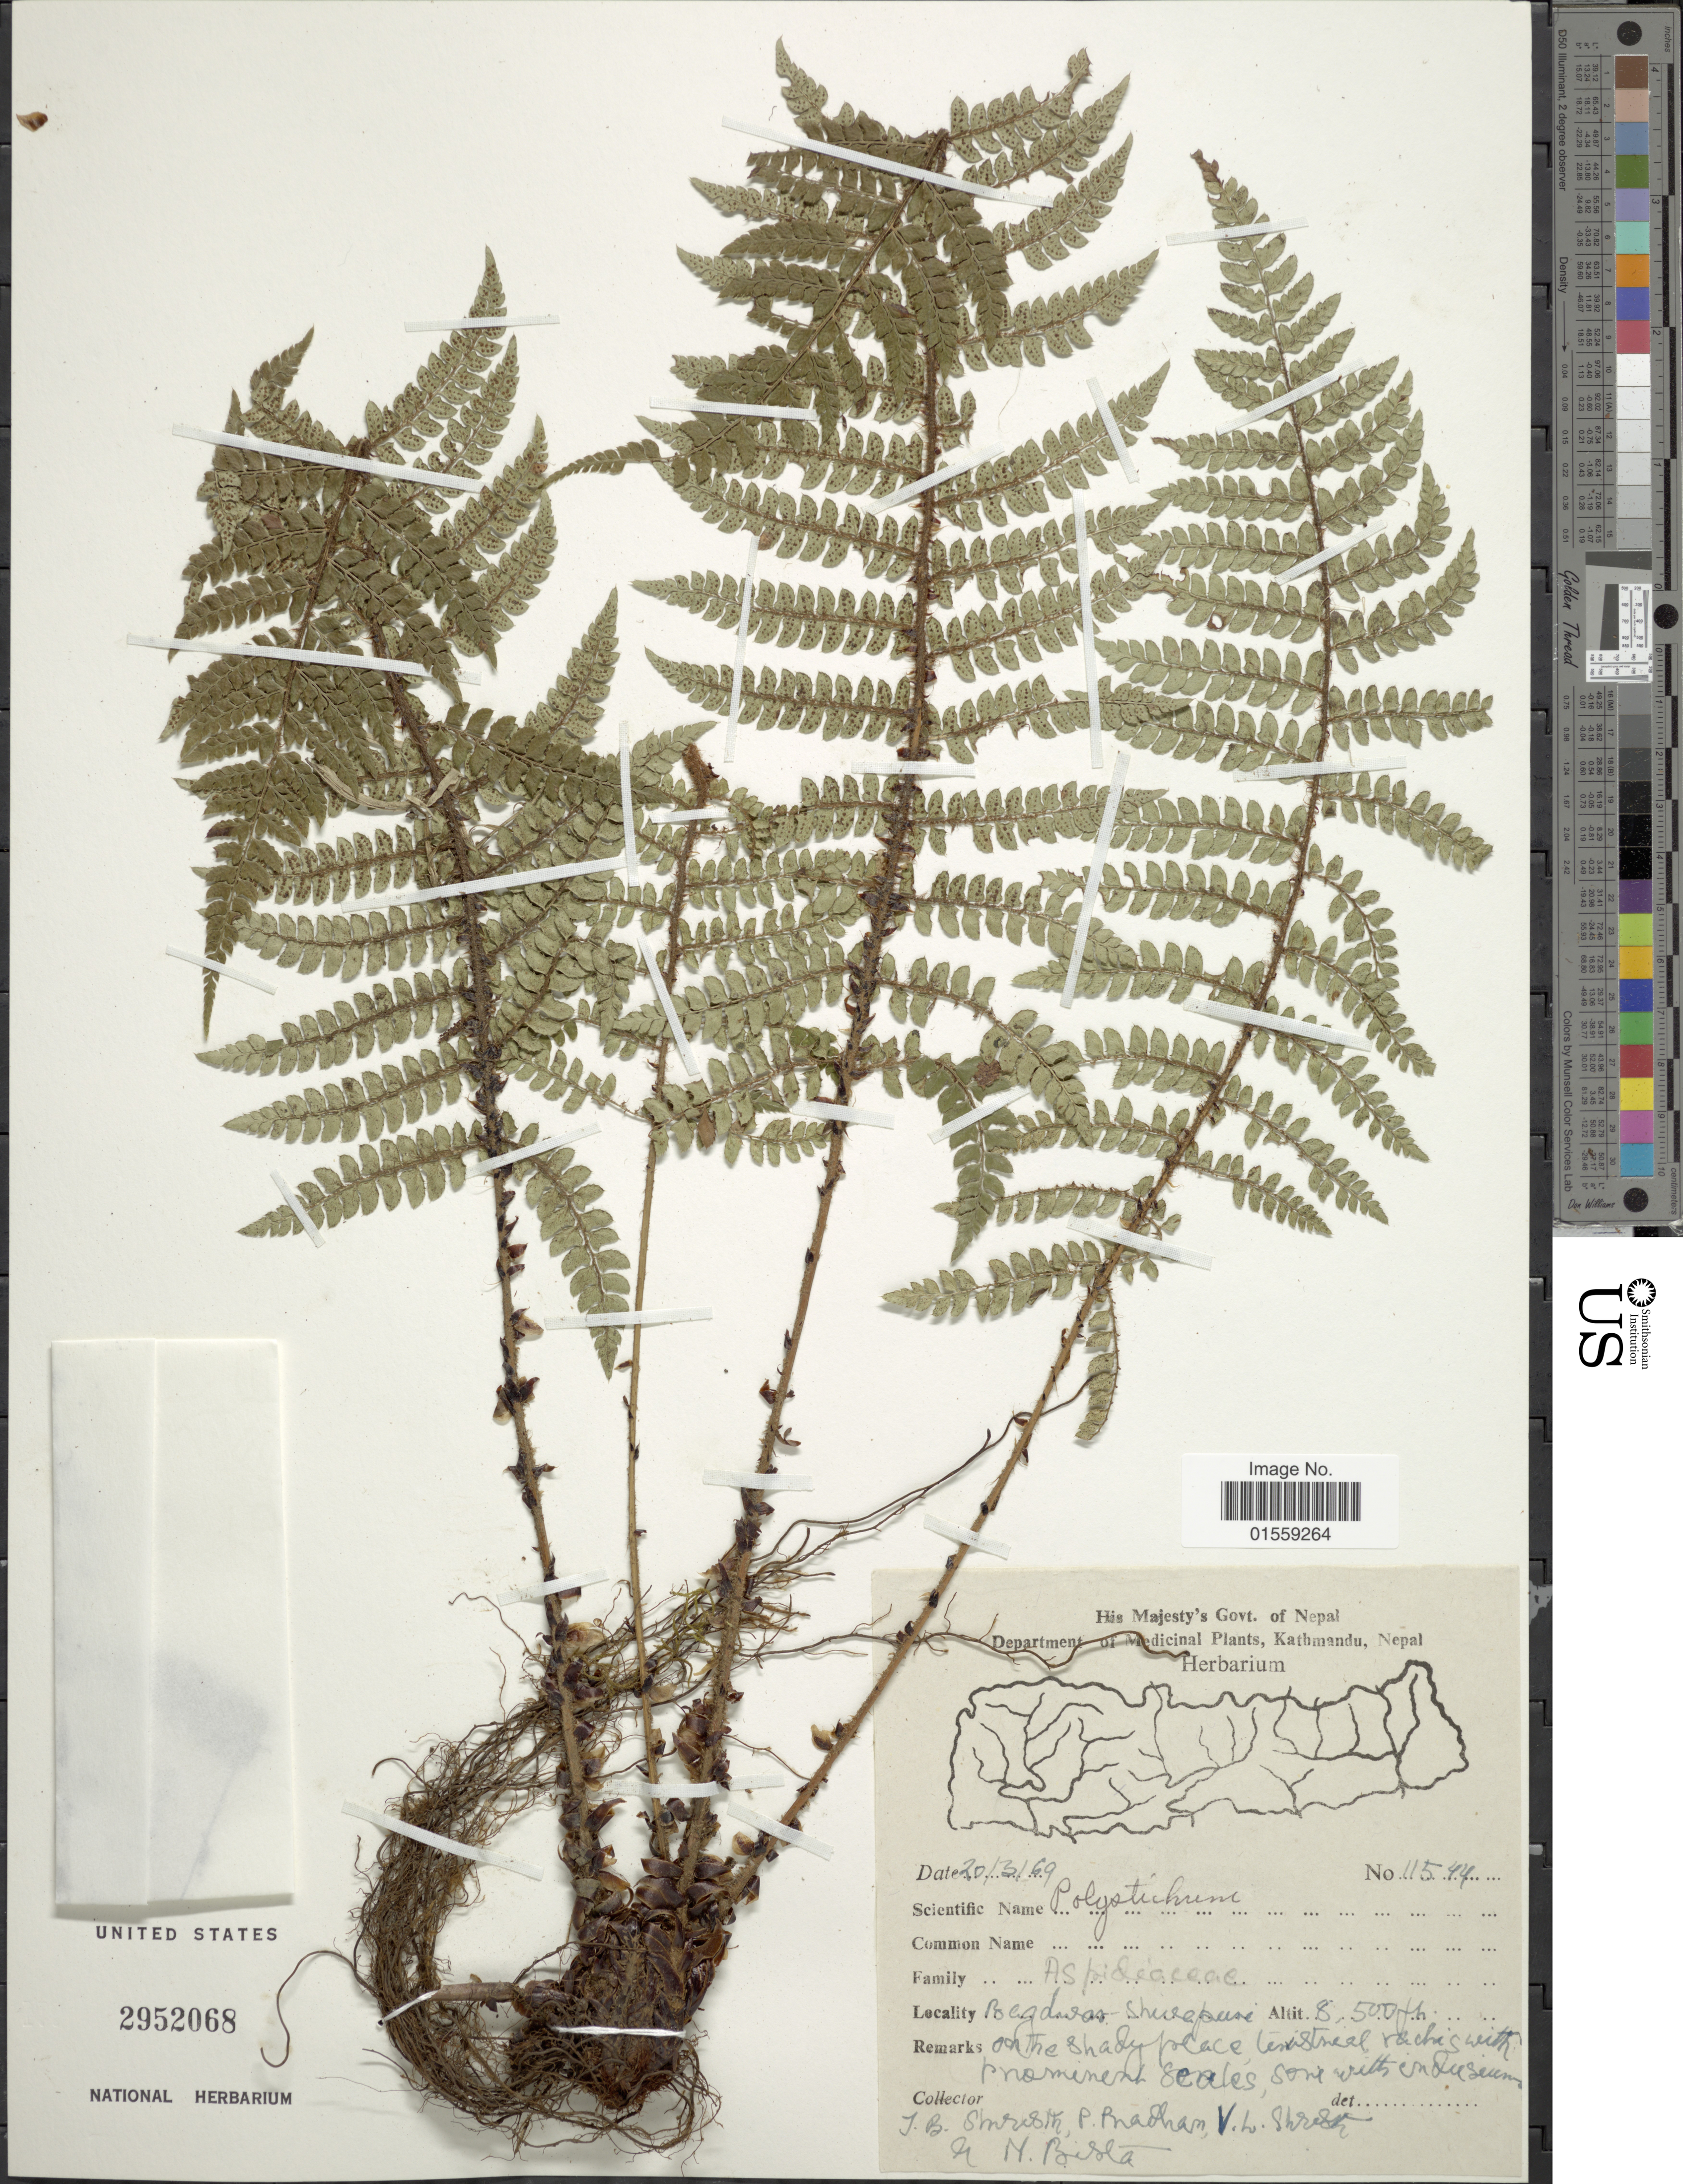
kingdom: Plantae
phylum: Tracheophyta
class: Polypodiopsida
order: Polypodiales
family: Dryopteridaceae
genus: Polystichum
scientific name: Polystichum neolobatum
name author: Nakai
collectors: T. B. Shrestha, P. Pradhan, V. Shrestha & M. Bista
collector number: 11544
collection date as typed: Transcribed d/m/y: 20/3/69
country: Nepal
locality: Bagdwar-Shivapuri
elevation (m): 2591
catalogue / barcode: US 2952068